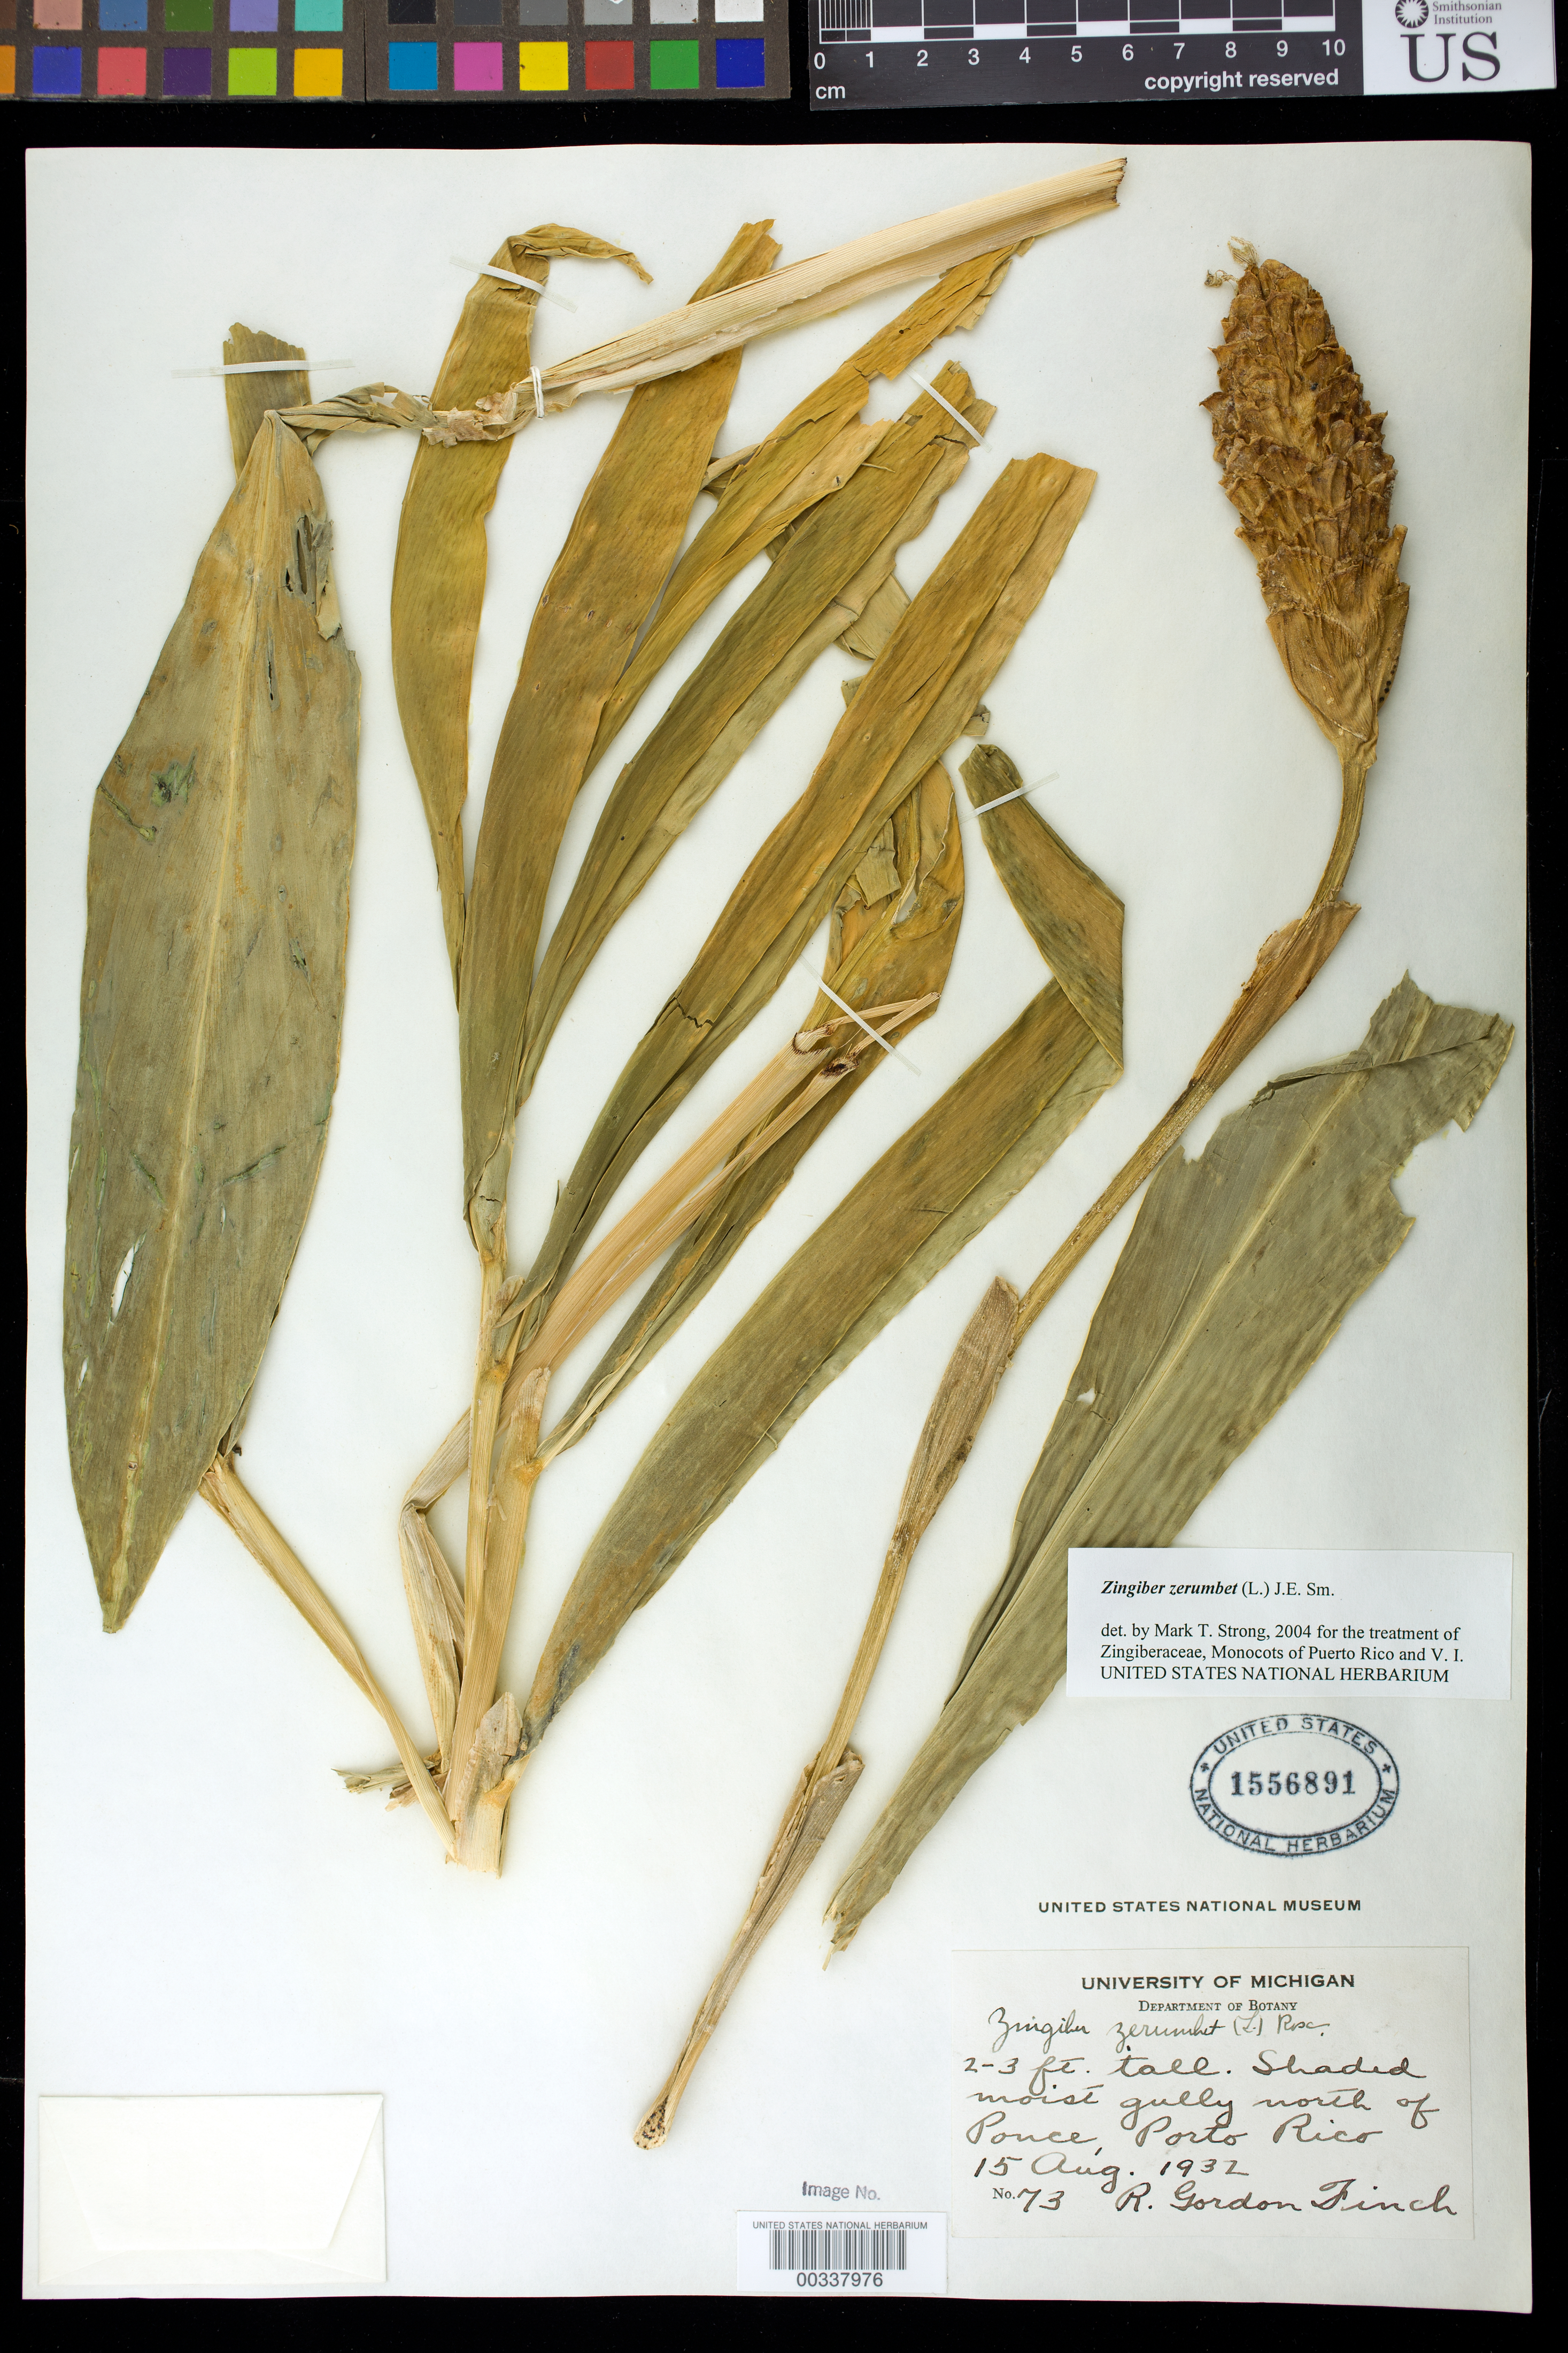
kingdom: Plantae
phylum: Tracheophyta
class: Liliopsida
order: Zingiberales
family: Zingiberaceae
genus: Zingiber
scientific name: Zingiber zerumbet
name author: (L.) Sm.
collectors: R. Finch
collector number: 73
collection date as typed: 15 Aug 1932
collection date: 1932-08-15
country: Puerto Rico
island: Greater Antilles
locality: Shaded moist gully N of Ponce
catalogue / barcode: US 1556891